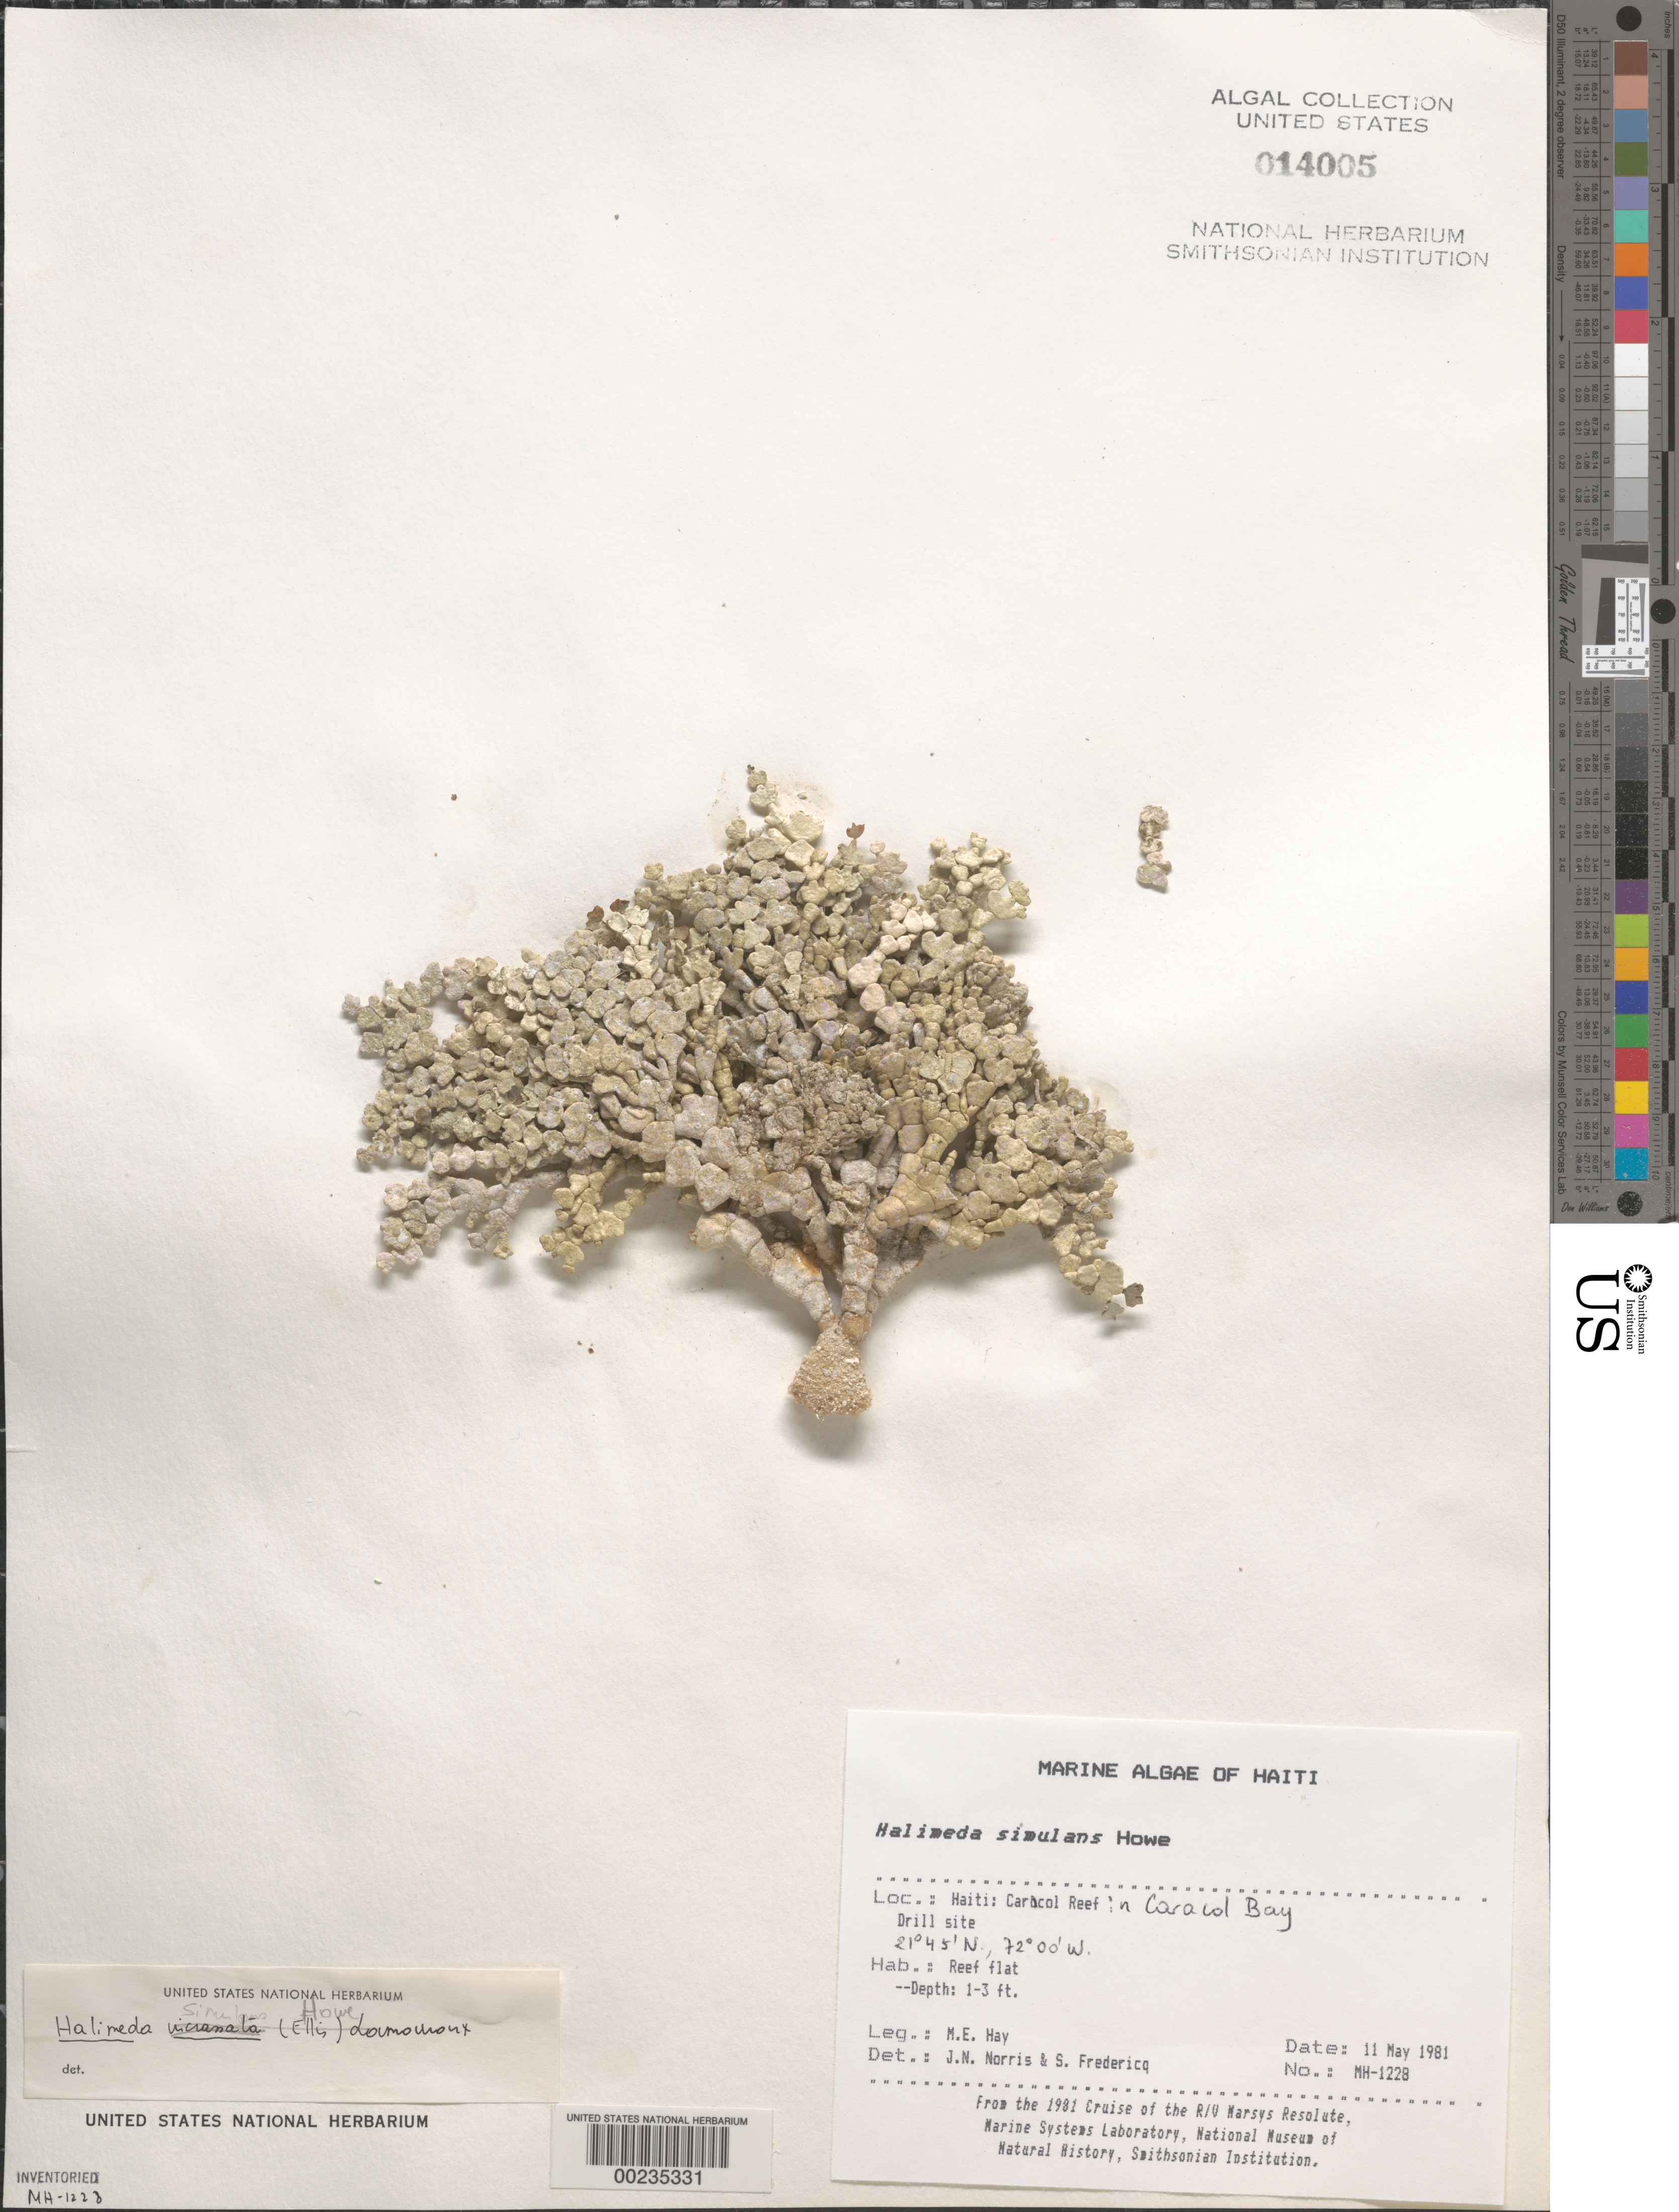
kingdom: Plantae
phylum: Chlorophyta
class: Ulvophyceae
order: Bryopsidales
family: Halimedaceae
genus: Halimeda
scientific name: Halimeda simulans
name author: M. Howe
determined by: Norris, J. N.; Fredericq, S.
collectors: M. E. Hay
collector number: MEH-1228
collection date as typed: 11 May 1981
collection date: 1981-05-11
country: Haiti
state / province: Nord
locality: Caracol Reef, Caracol Bay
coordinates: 21 45'N, 72 00'W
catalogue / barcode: US 14005